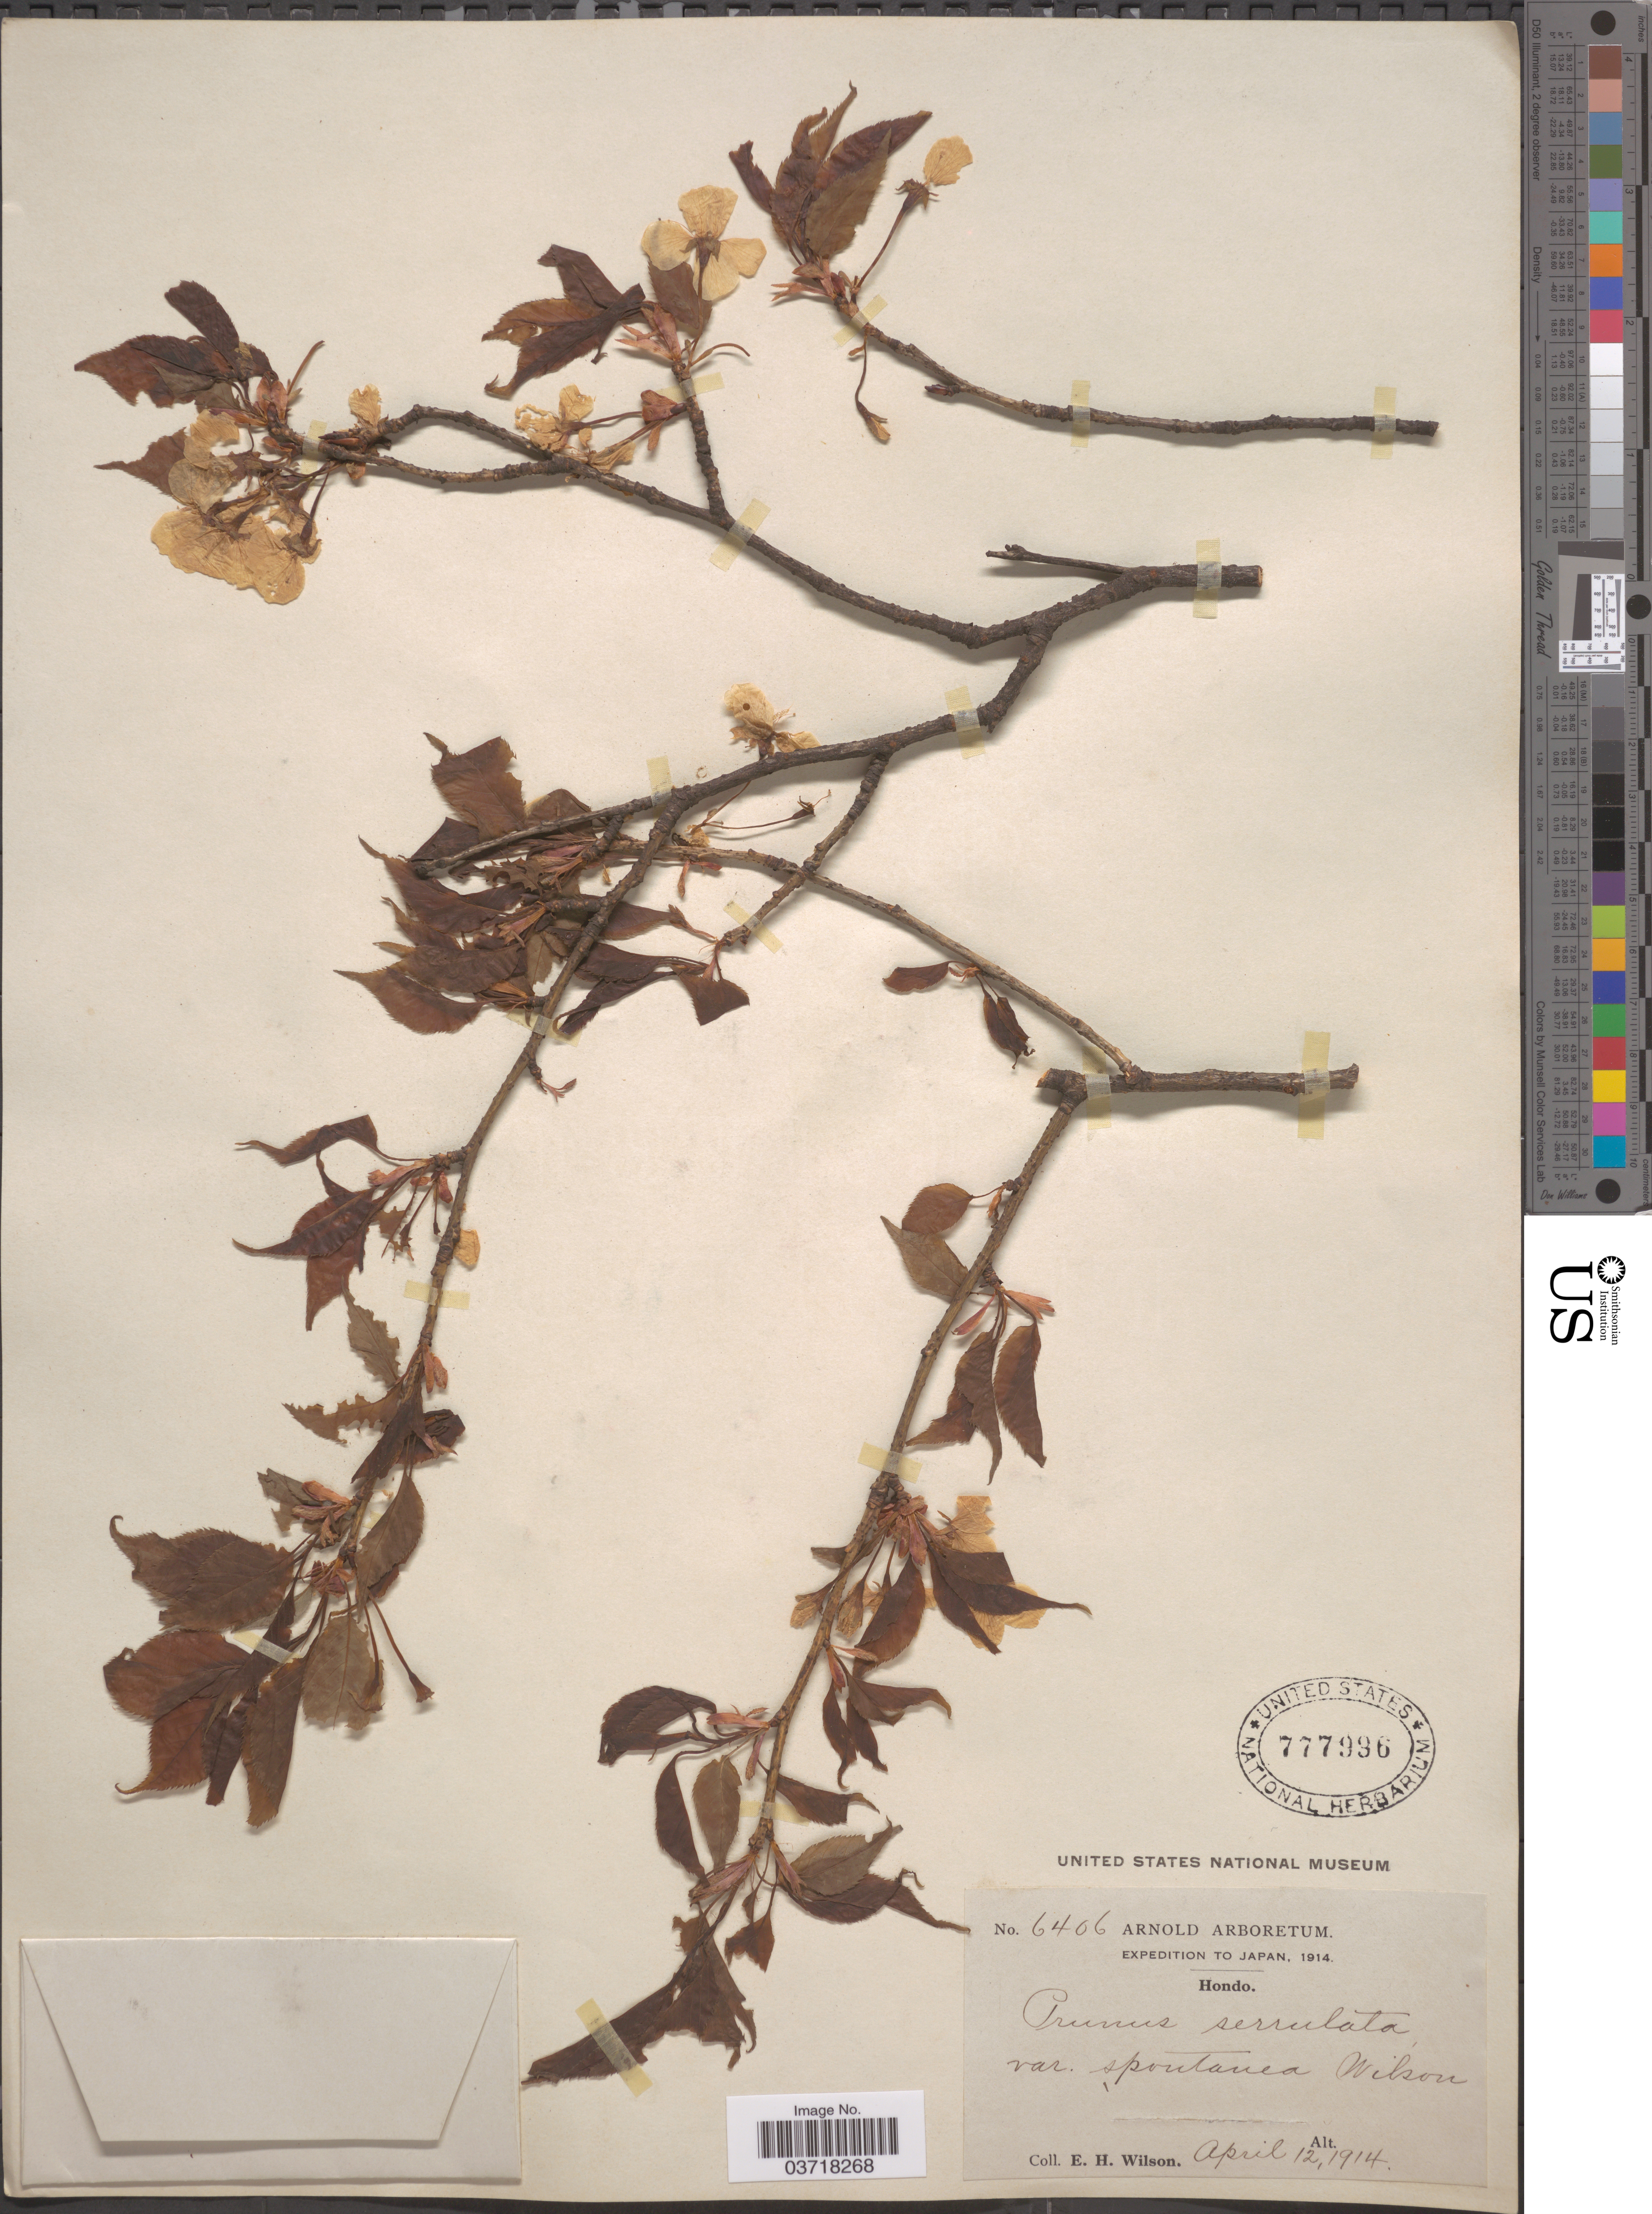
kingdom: Plantae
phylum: Tracheophyta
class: Magnoliopsida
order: Rosales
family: Rosaceae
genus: Prunus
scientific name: Prunus serrulata var. spontanea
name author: E.H. Wilson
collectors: E. Wilson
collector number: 6406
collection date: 1914-04-12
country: Japan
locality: Hondo.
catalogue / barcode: US 777936